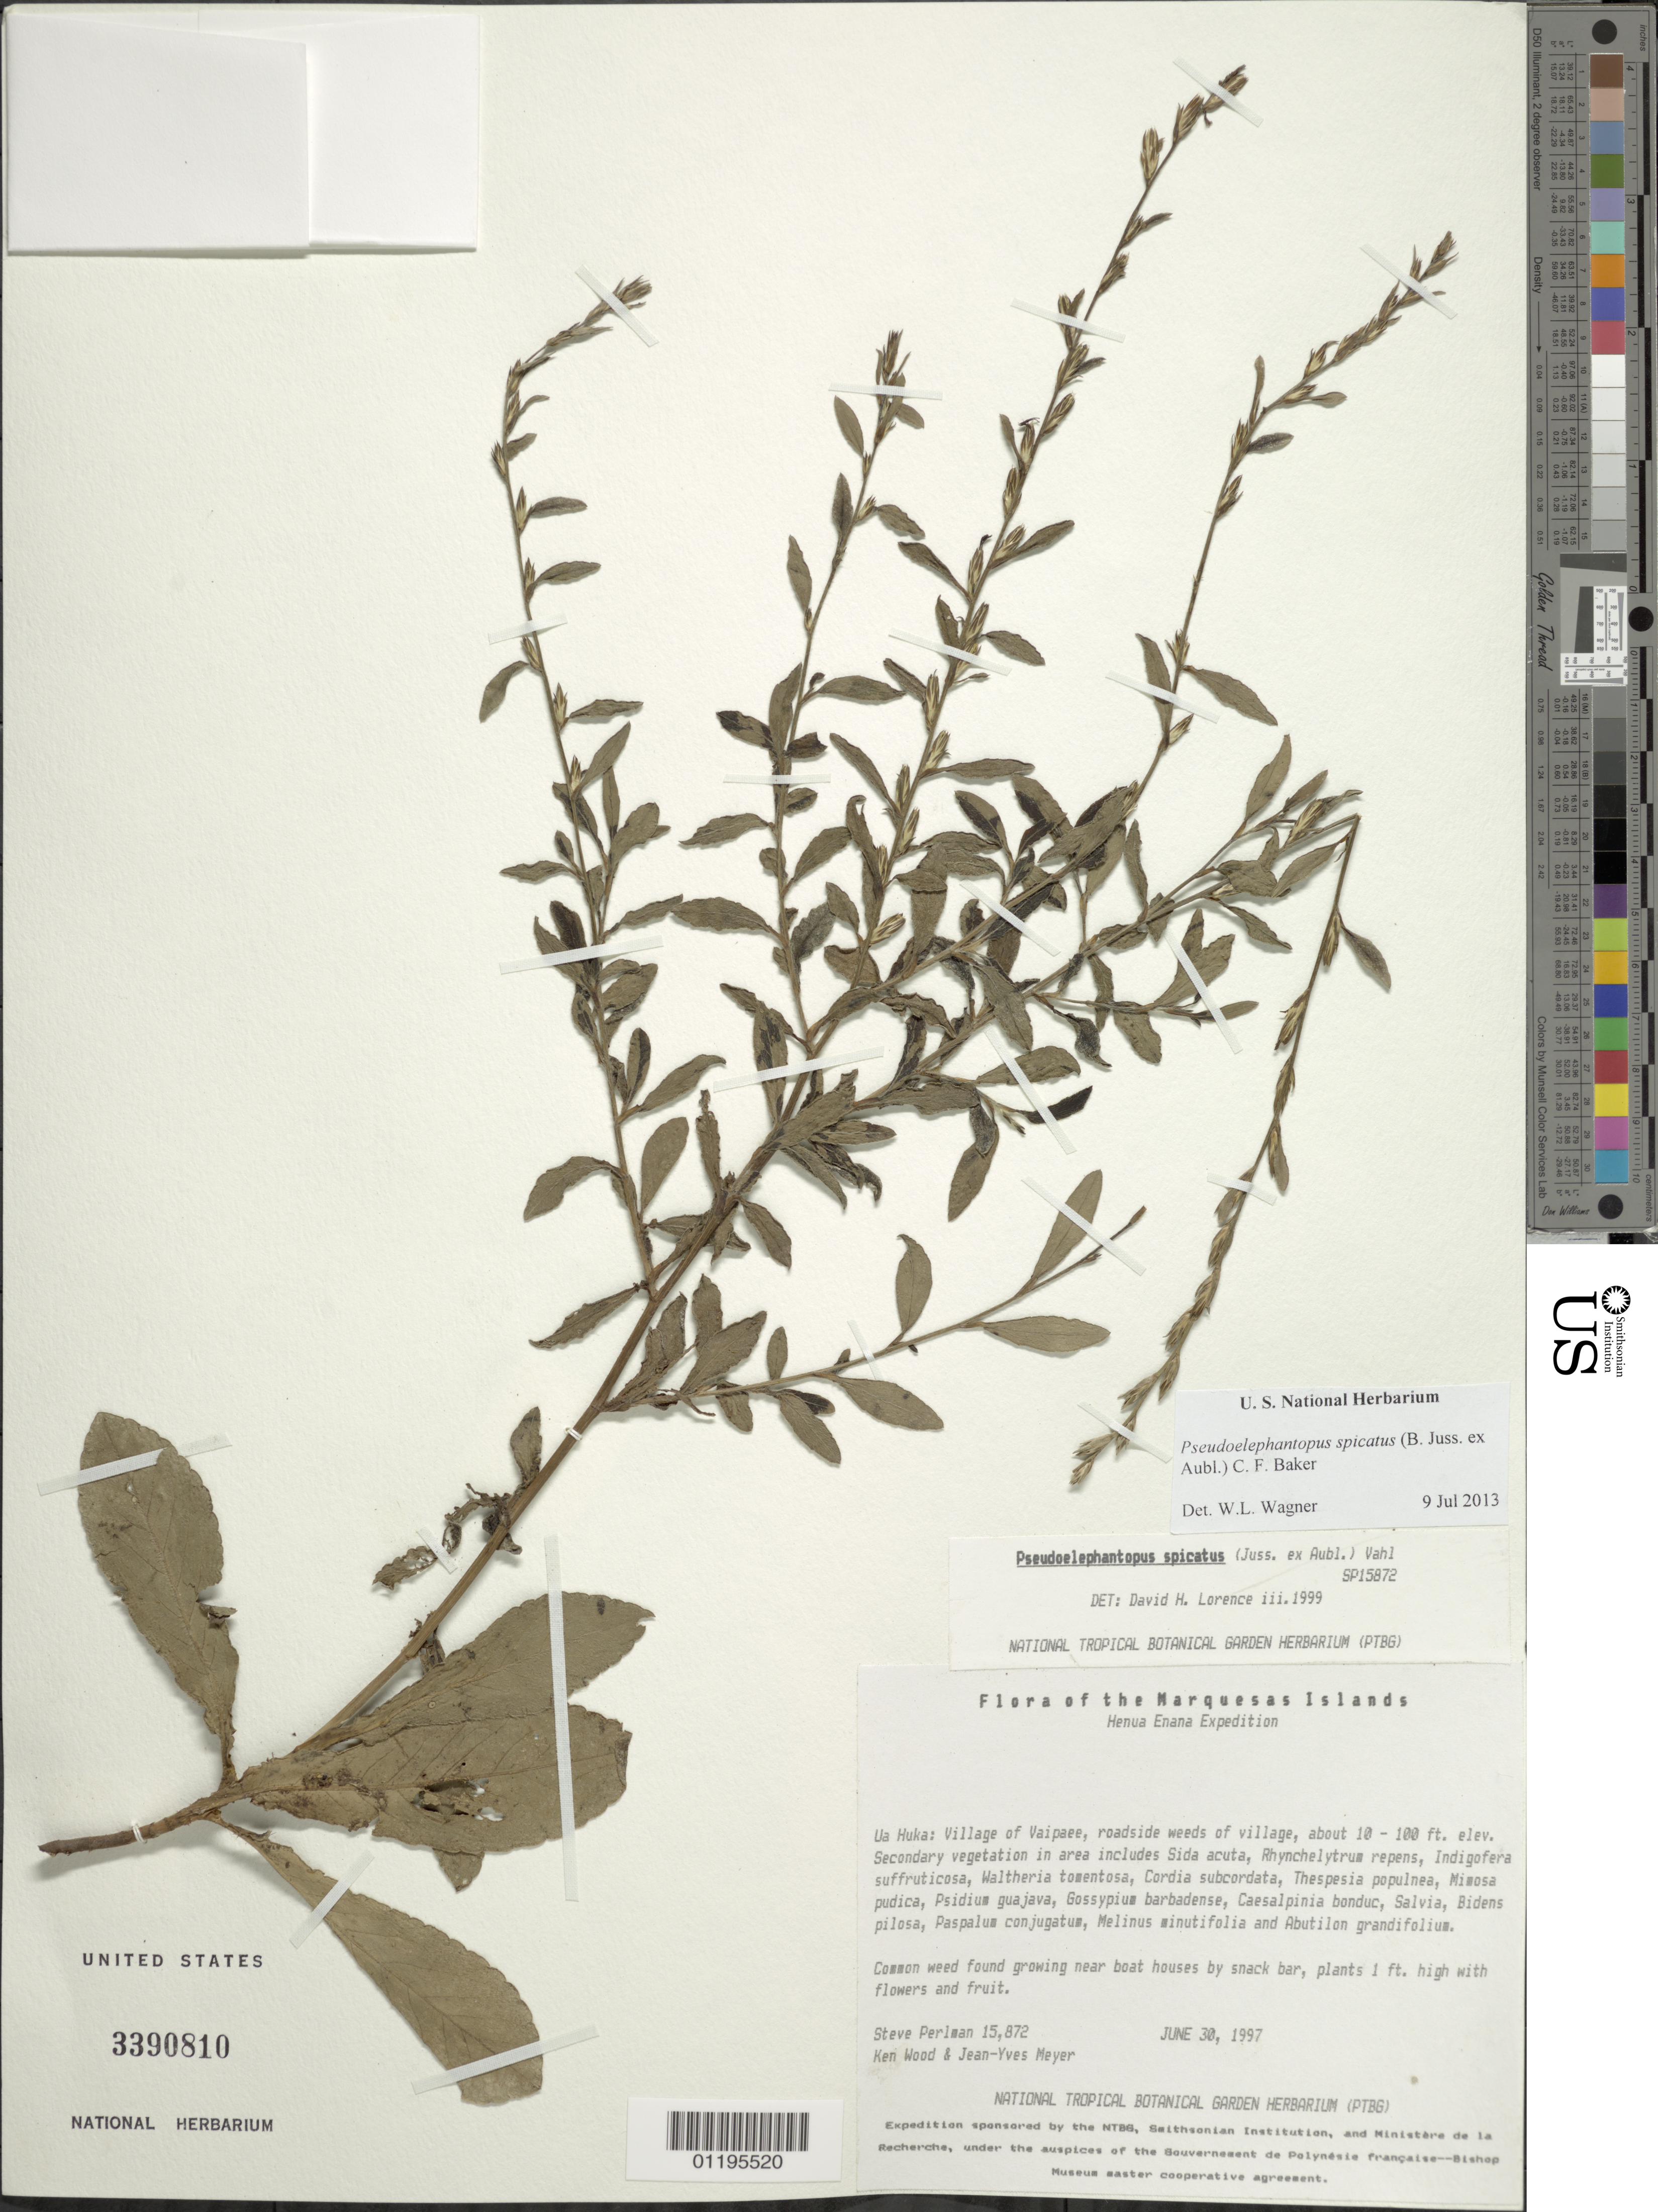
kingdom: Plantae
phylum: Tracheophyta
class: Magnoliopsida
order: Asterales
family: Asteraceae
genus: Pseudelephantopus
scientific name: Pseudelephantopus spicatus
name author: (Juss. ex Aubl.) C.F. Baker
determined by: Lorence, David H., (PTBG), National Tropical Botanical Garden (UNITED STATES)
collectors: S. P. Perlman, K. R. Wood & J.-Y. Meyer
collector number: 15872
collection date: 1997-06-30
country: French Polynesia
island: Ua Huka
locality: Village of Vaipaee, near boat houses and snack bar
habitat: Roadside weeds of village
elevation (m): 3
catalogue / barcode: US 3390810